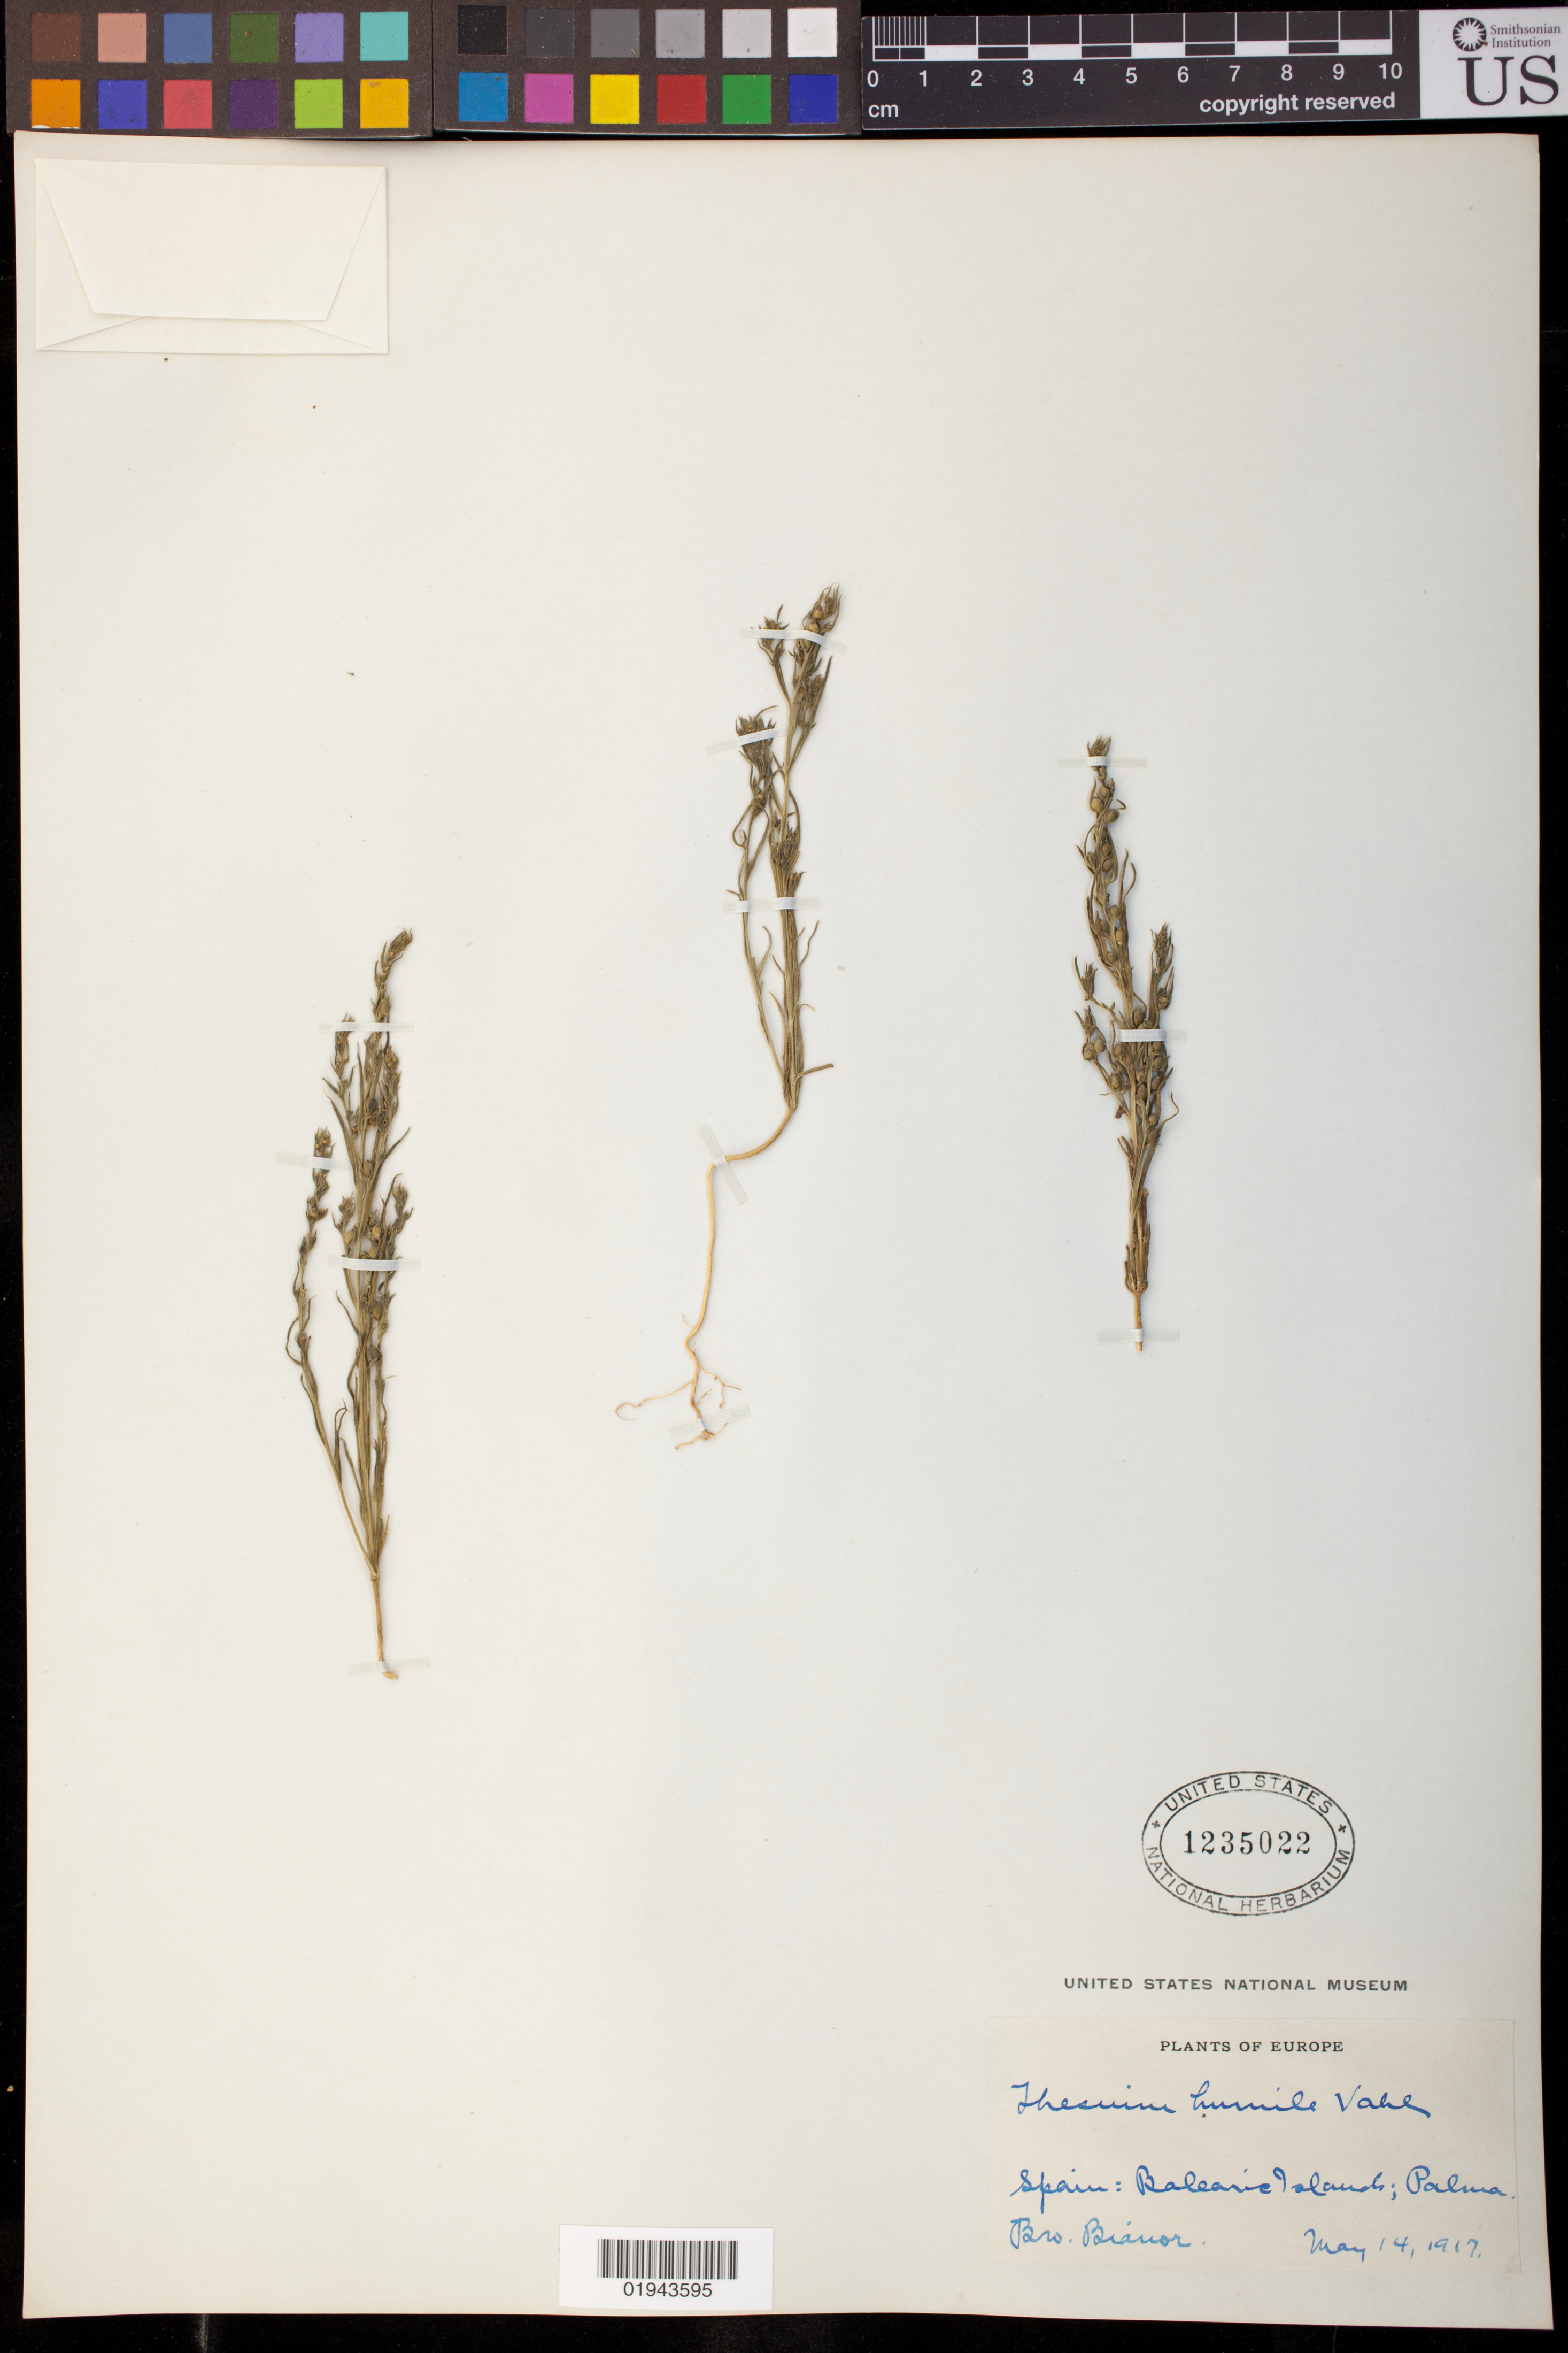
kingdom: Plantae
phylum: Tracheophyta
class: Magnoliopsida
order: Santalales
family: Thesiaceae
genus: Thesium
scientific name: Thesium humile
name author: Vahl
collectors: Bianor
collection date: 1917-05-14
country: Spain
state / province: Islas Baleares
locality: Palma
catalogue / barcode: US 1235022